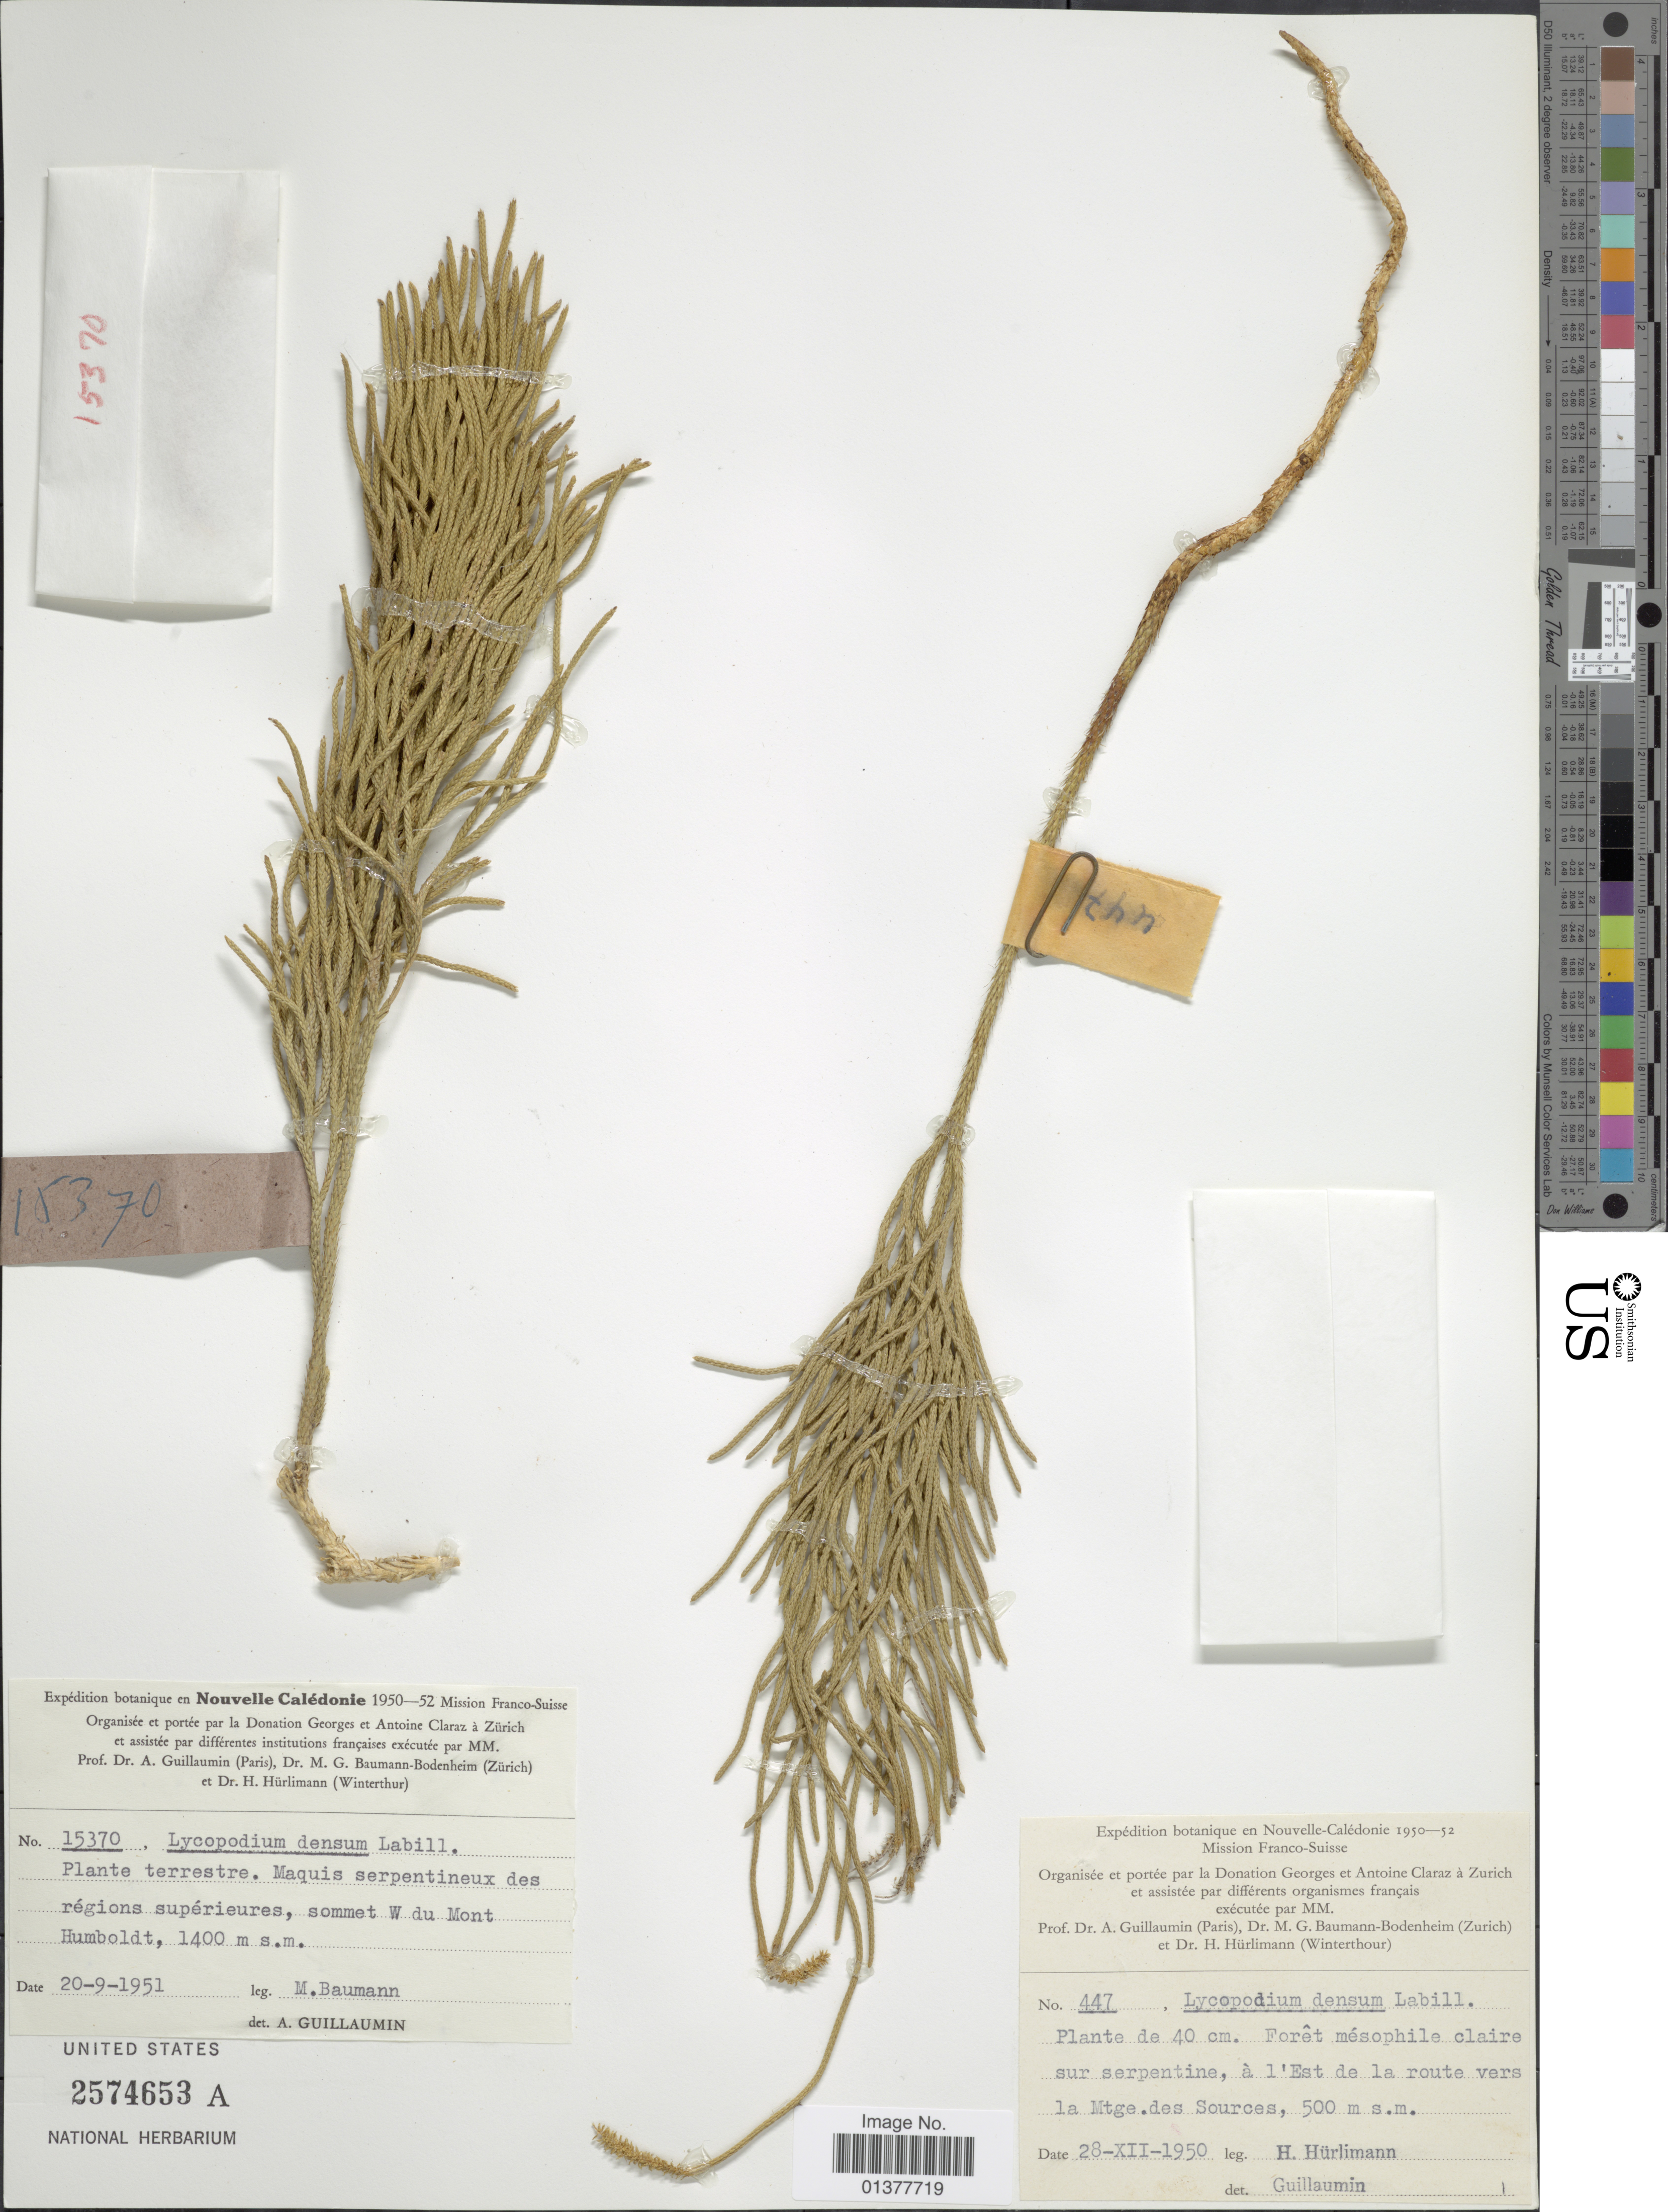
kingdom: Plantae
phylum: Tracheophyta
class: Lycopodiopsida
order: Lycopodiales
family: Lycopodiaceae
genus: Pseudolycopodium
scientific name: Pseudolycopodium densum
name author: (Rothm.) Holub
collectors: M. Baumann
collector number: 15370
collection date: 1951-09-20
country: New Caledonia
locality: Maquis serpentineux des regions supérieures, sommet W du Mont Humboldt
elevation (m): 1400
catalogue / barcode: US 2574653A